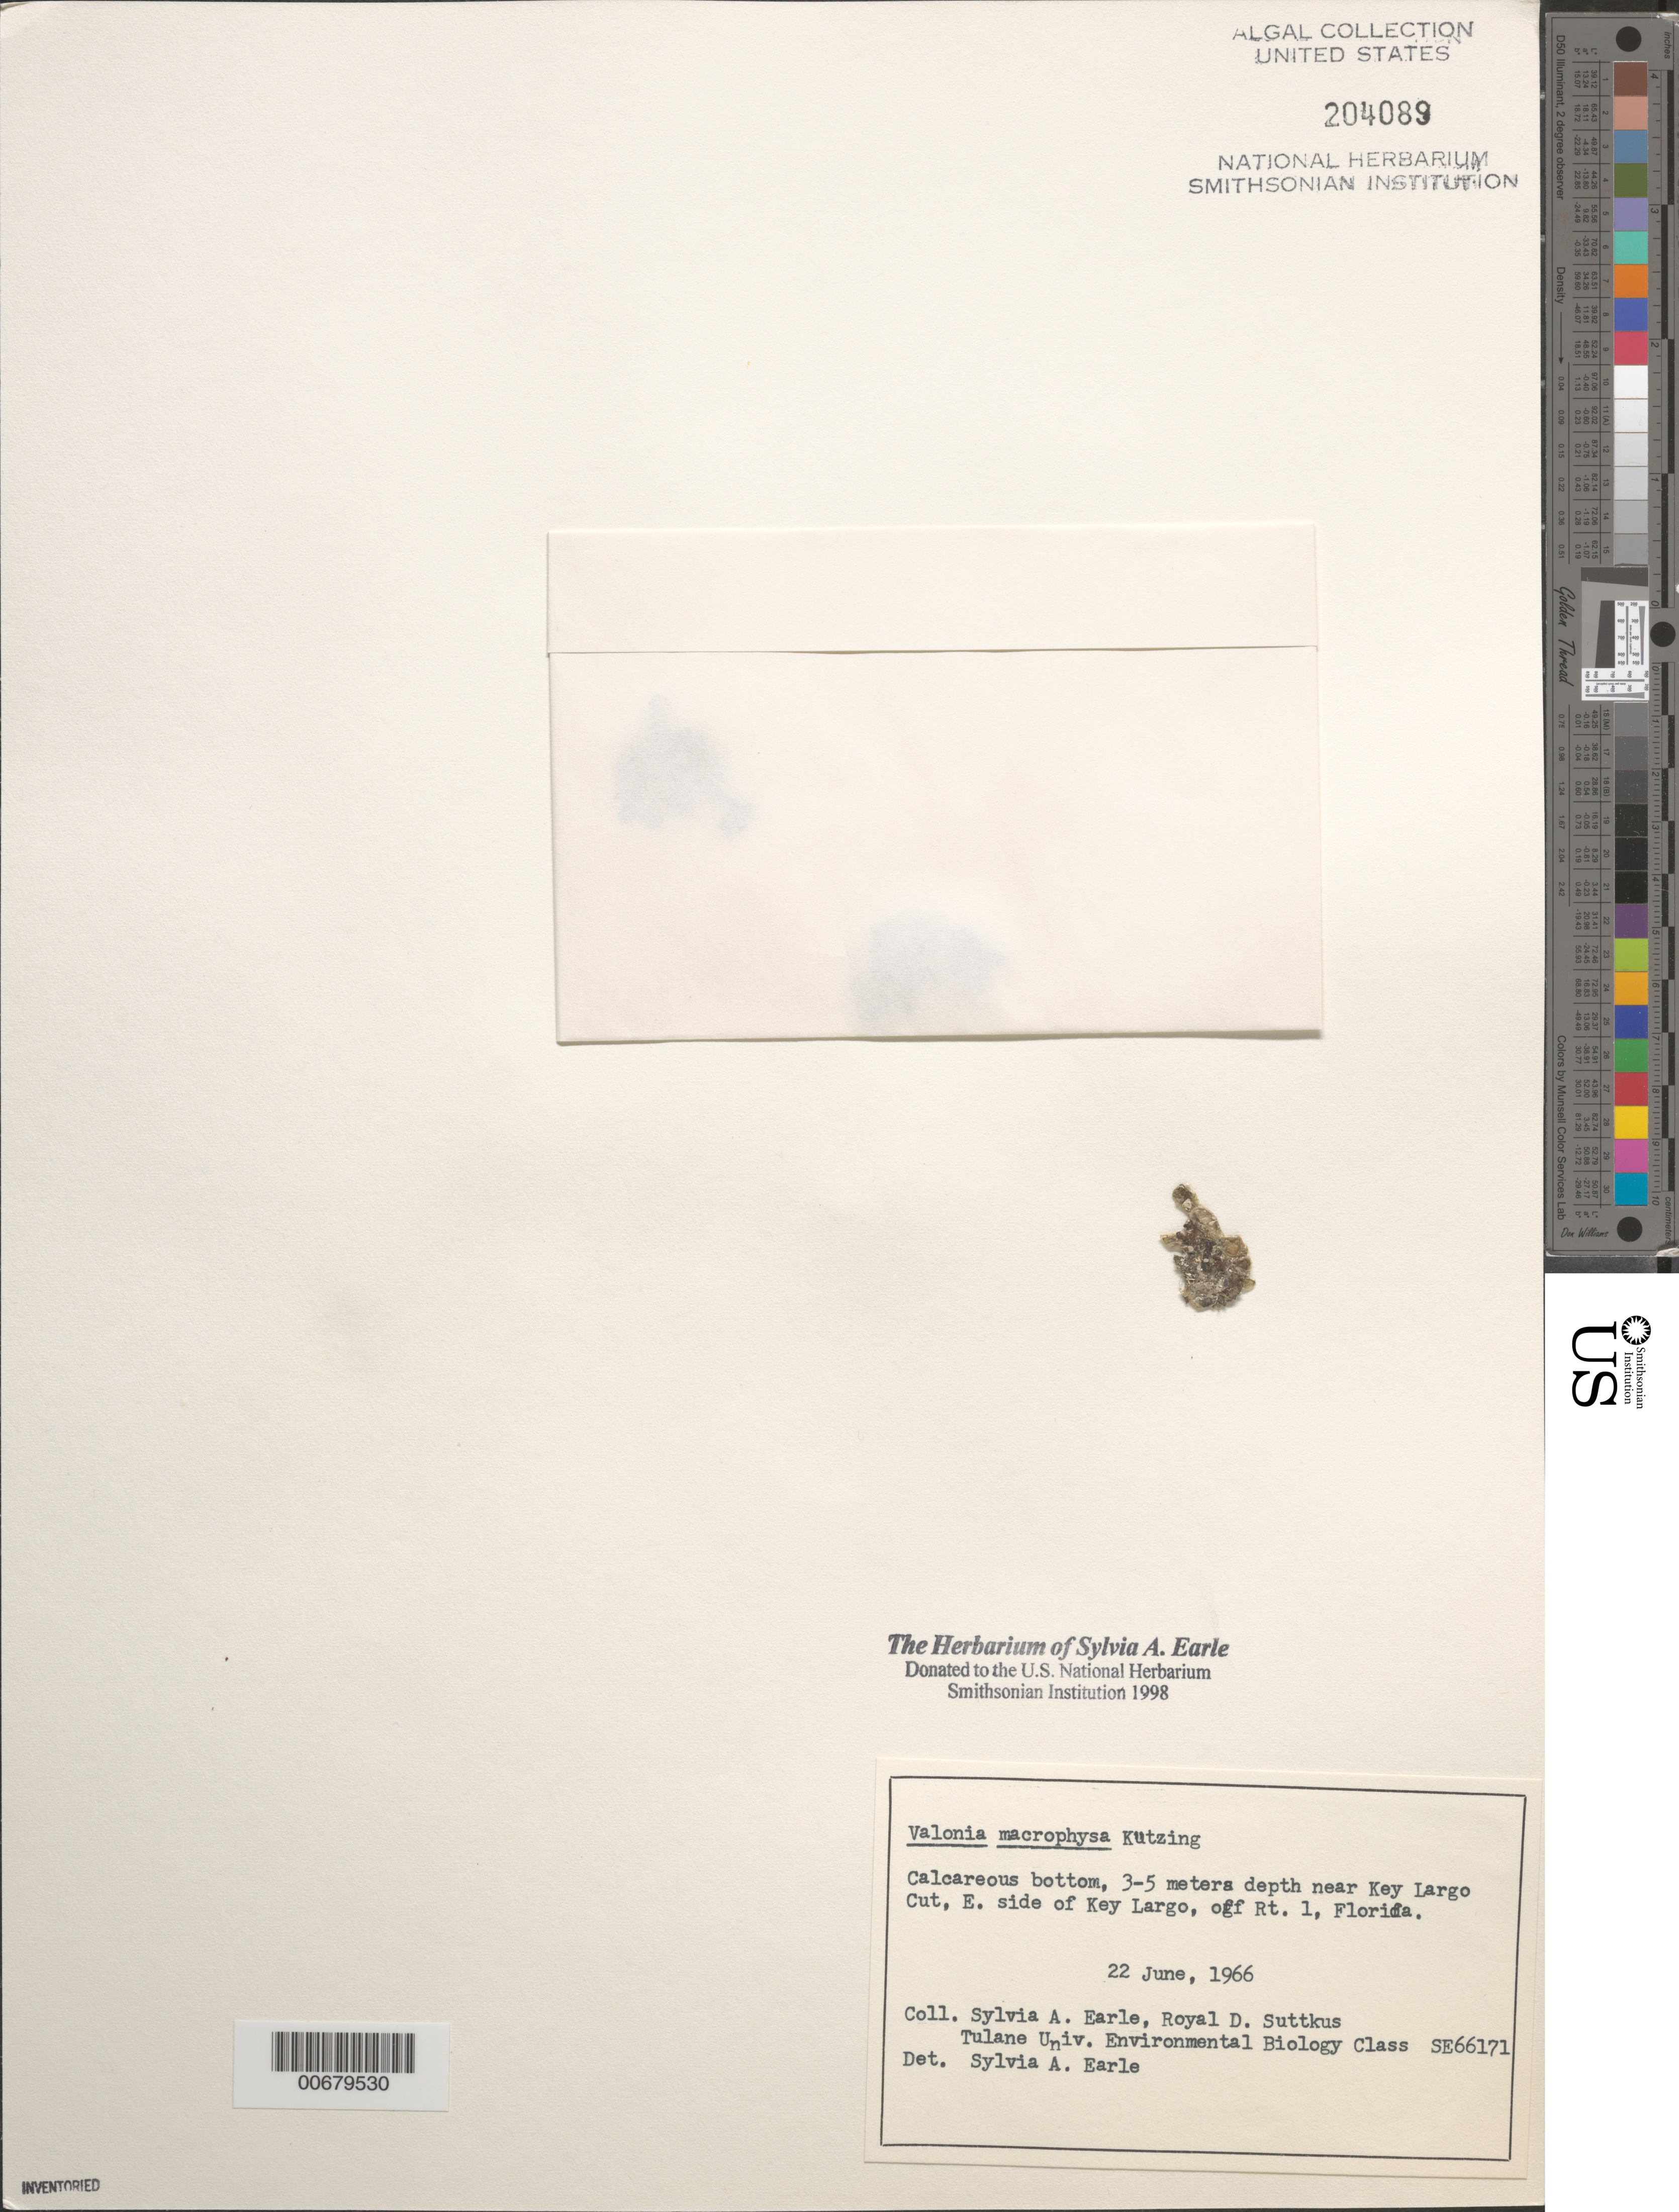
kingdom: Plantae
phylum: Chlorophyta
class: Ulvophyceae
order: Siphonocladales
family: Valoniaceae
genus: Valonia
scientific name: Valonia macrophysa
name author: Kütz.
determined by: Earle, S. A.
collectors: S. A. Earle, R. Suttkus & Tulane Univ. Env. Biol. Class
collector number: SE 66171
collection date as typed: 22 Jun 1966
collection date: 1966-06-22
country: United States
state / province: Florida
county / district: Monroe County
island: Key Largo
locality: Near Key Largo Cut, off US Route 1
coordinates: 25 8.26'N, 80 24.14'W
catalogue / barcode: US 204089